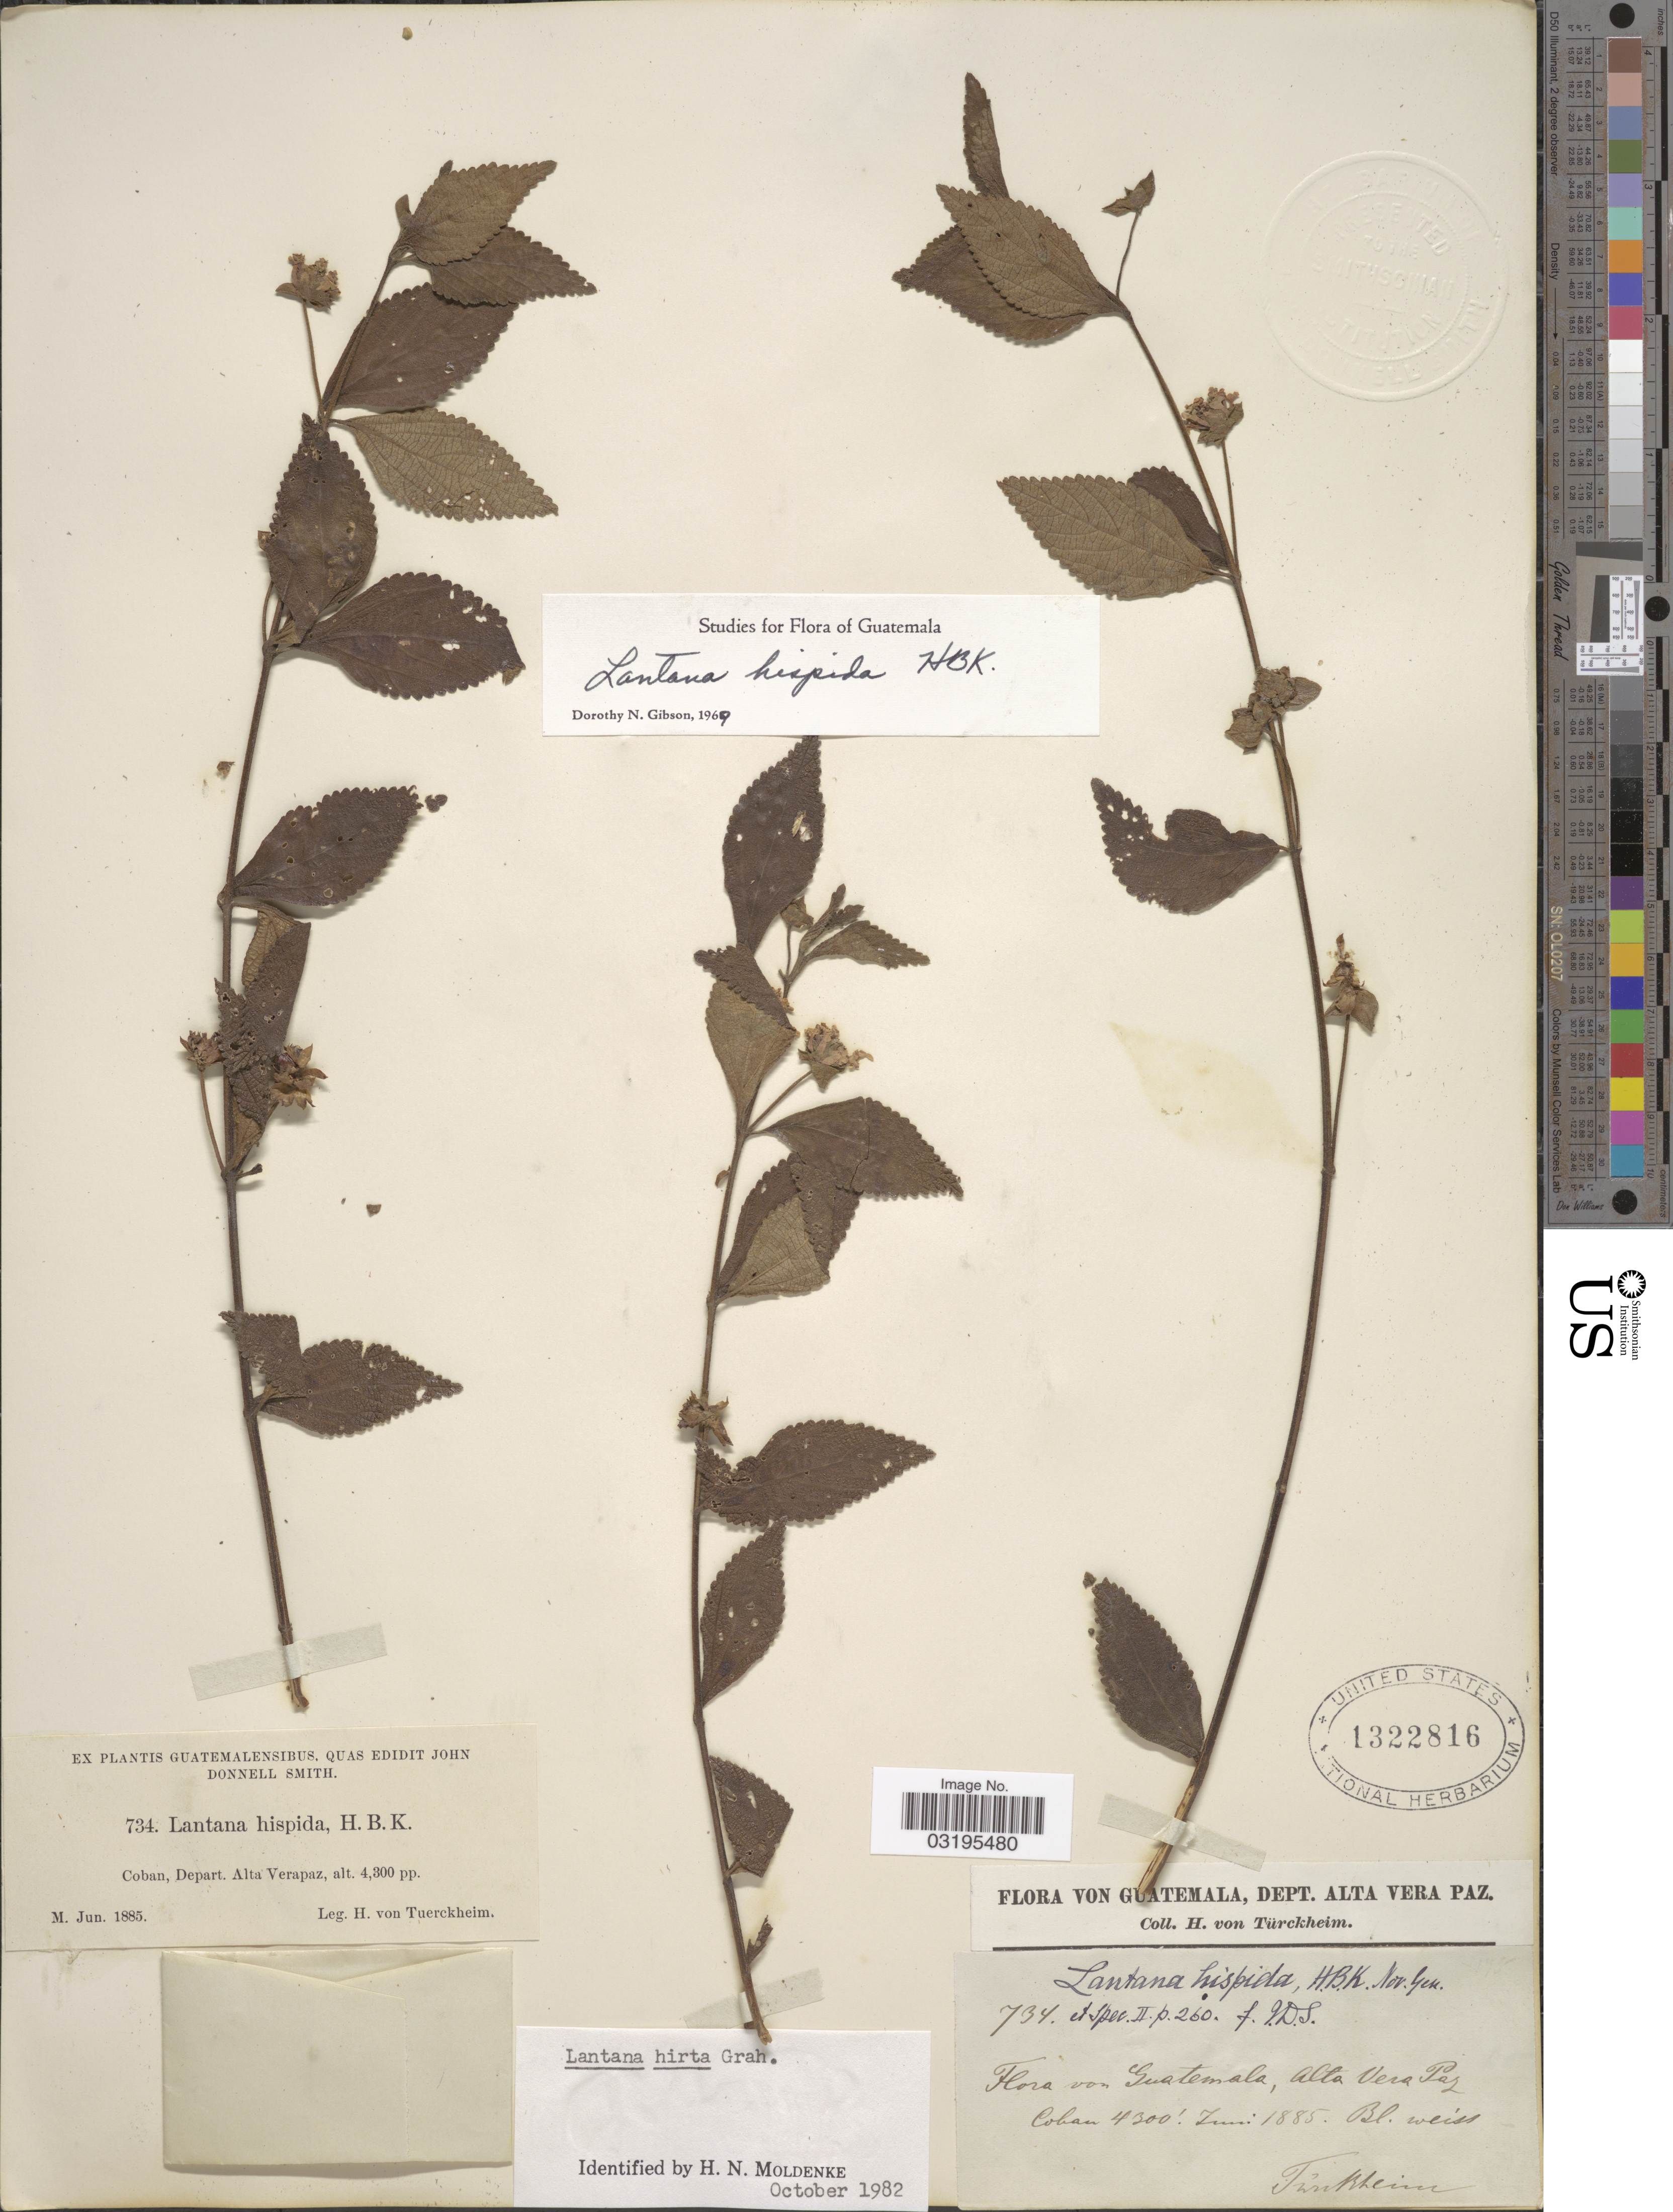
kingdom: Plantae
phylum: Tracheophyta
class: Magnoliopsida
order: Lamiales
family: Verbenaceae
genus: Lantana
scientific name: Lantana hirta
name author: Graham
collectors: H. von Türckheim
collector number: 734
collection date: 1885-06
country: Guatemala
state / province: Alta Verapaz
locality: Coban, Depart Alta Verapaz.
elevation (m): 1311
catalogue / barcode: US 1322816